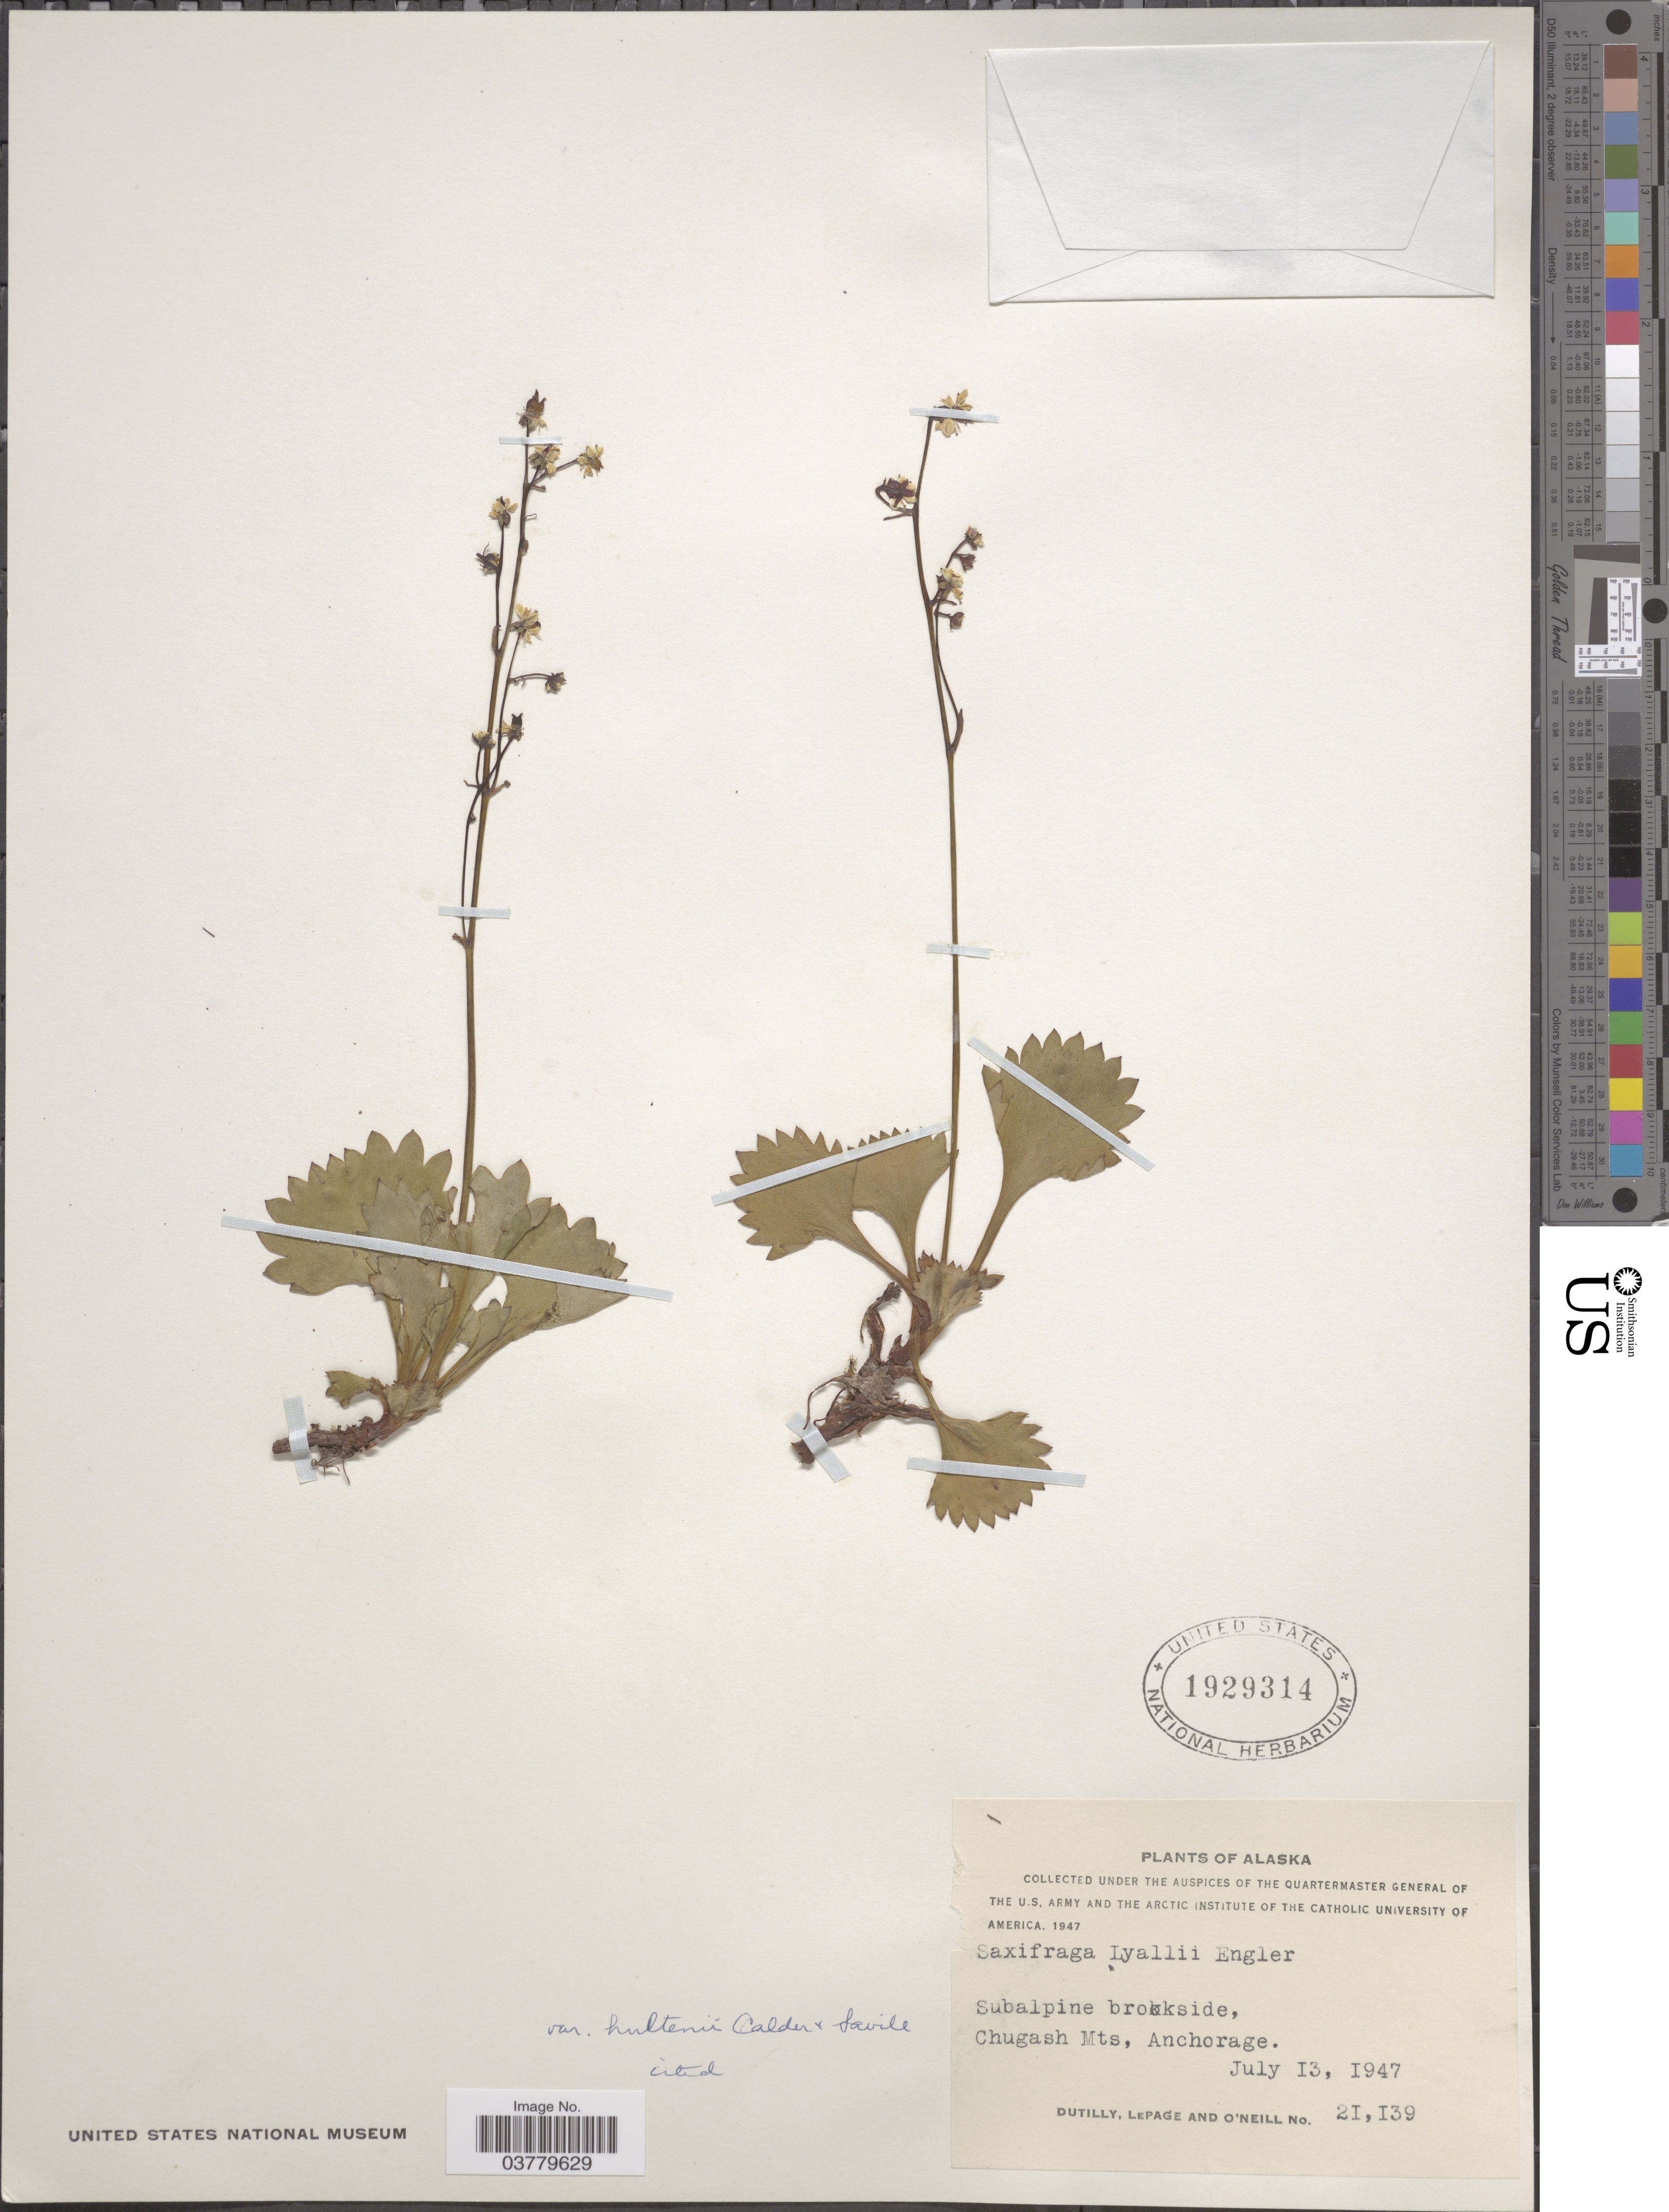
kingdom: Plantae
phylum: Tracheophyta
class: Magnoliopsida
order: Saxifragales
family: Saxifragaceae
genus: Micranthes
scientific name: Micranthes lyalii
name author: (Engl.) Small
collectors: -. Dutilly, -. LePage & O' Neill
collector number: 21139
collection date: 1947-07-13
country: United States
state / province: Alaska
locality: Chugash Mts, Anchorage.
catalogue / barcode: US 1929314